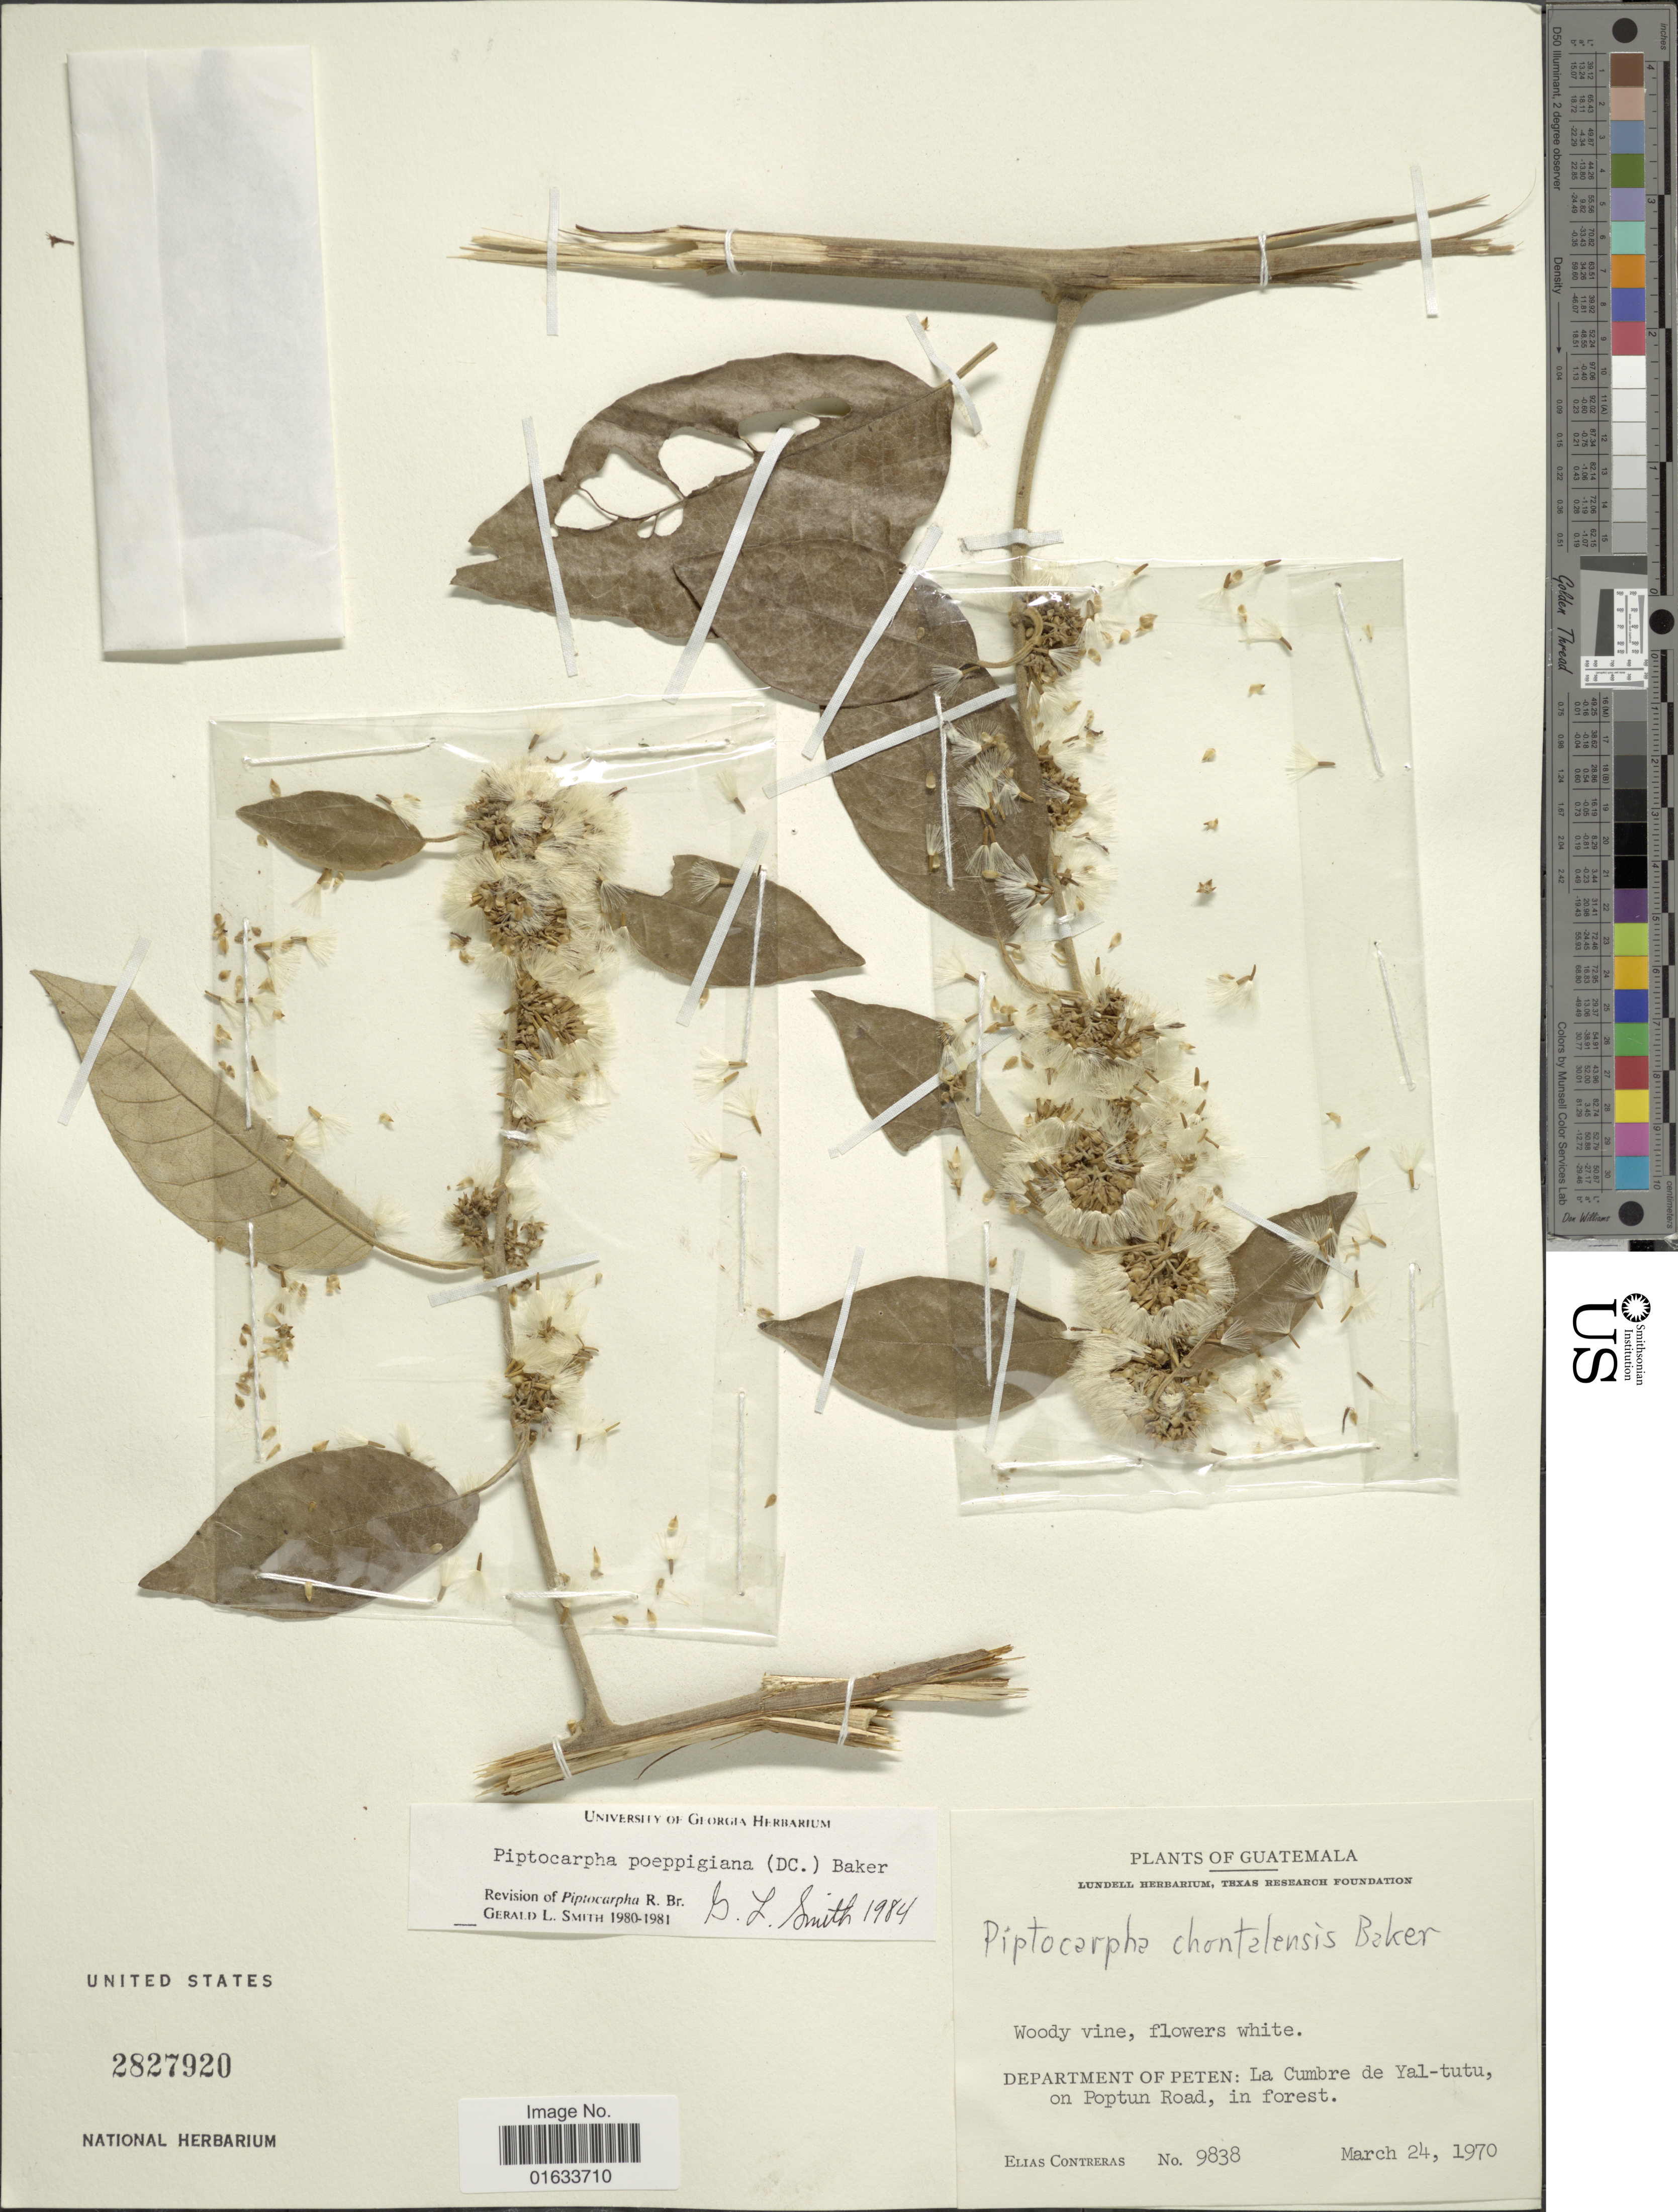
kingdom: Plantae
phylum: Tracheophyta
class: Magnoliopsida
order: Asterales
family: Asteraceae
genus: Piptocarpha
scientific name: Piptocarpha poeppigiana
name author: (DC.) Baker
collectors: E. Contreras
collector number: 9838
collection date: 1970-03-24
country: Guatemala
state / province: El Petén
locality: Department of Peten: La Cumbre de Yal-tutu, on Poptun Road, in forest.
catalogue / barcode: US 2827920